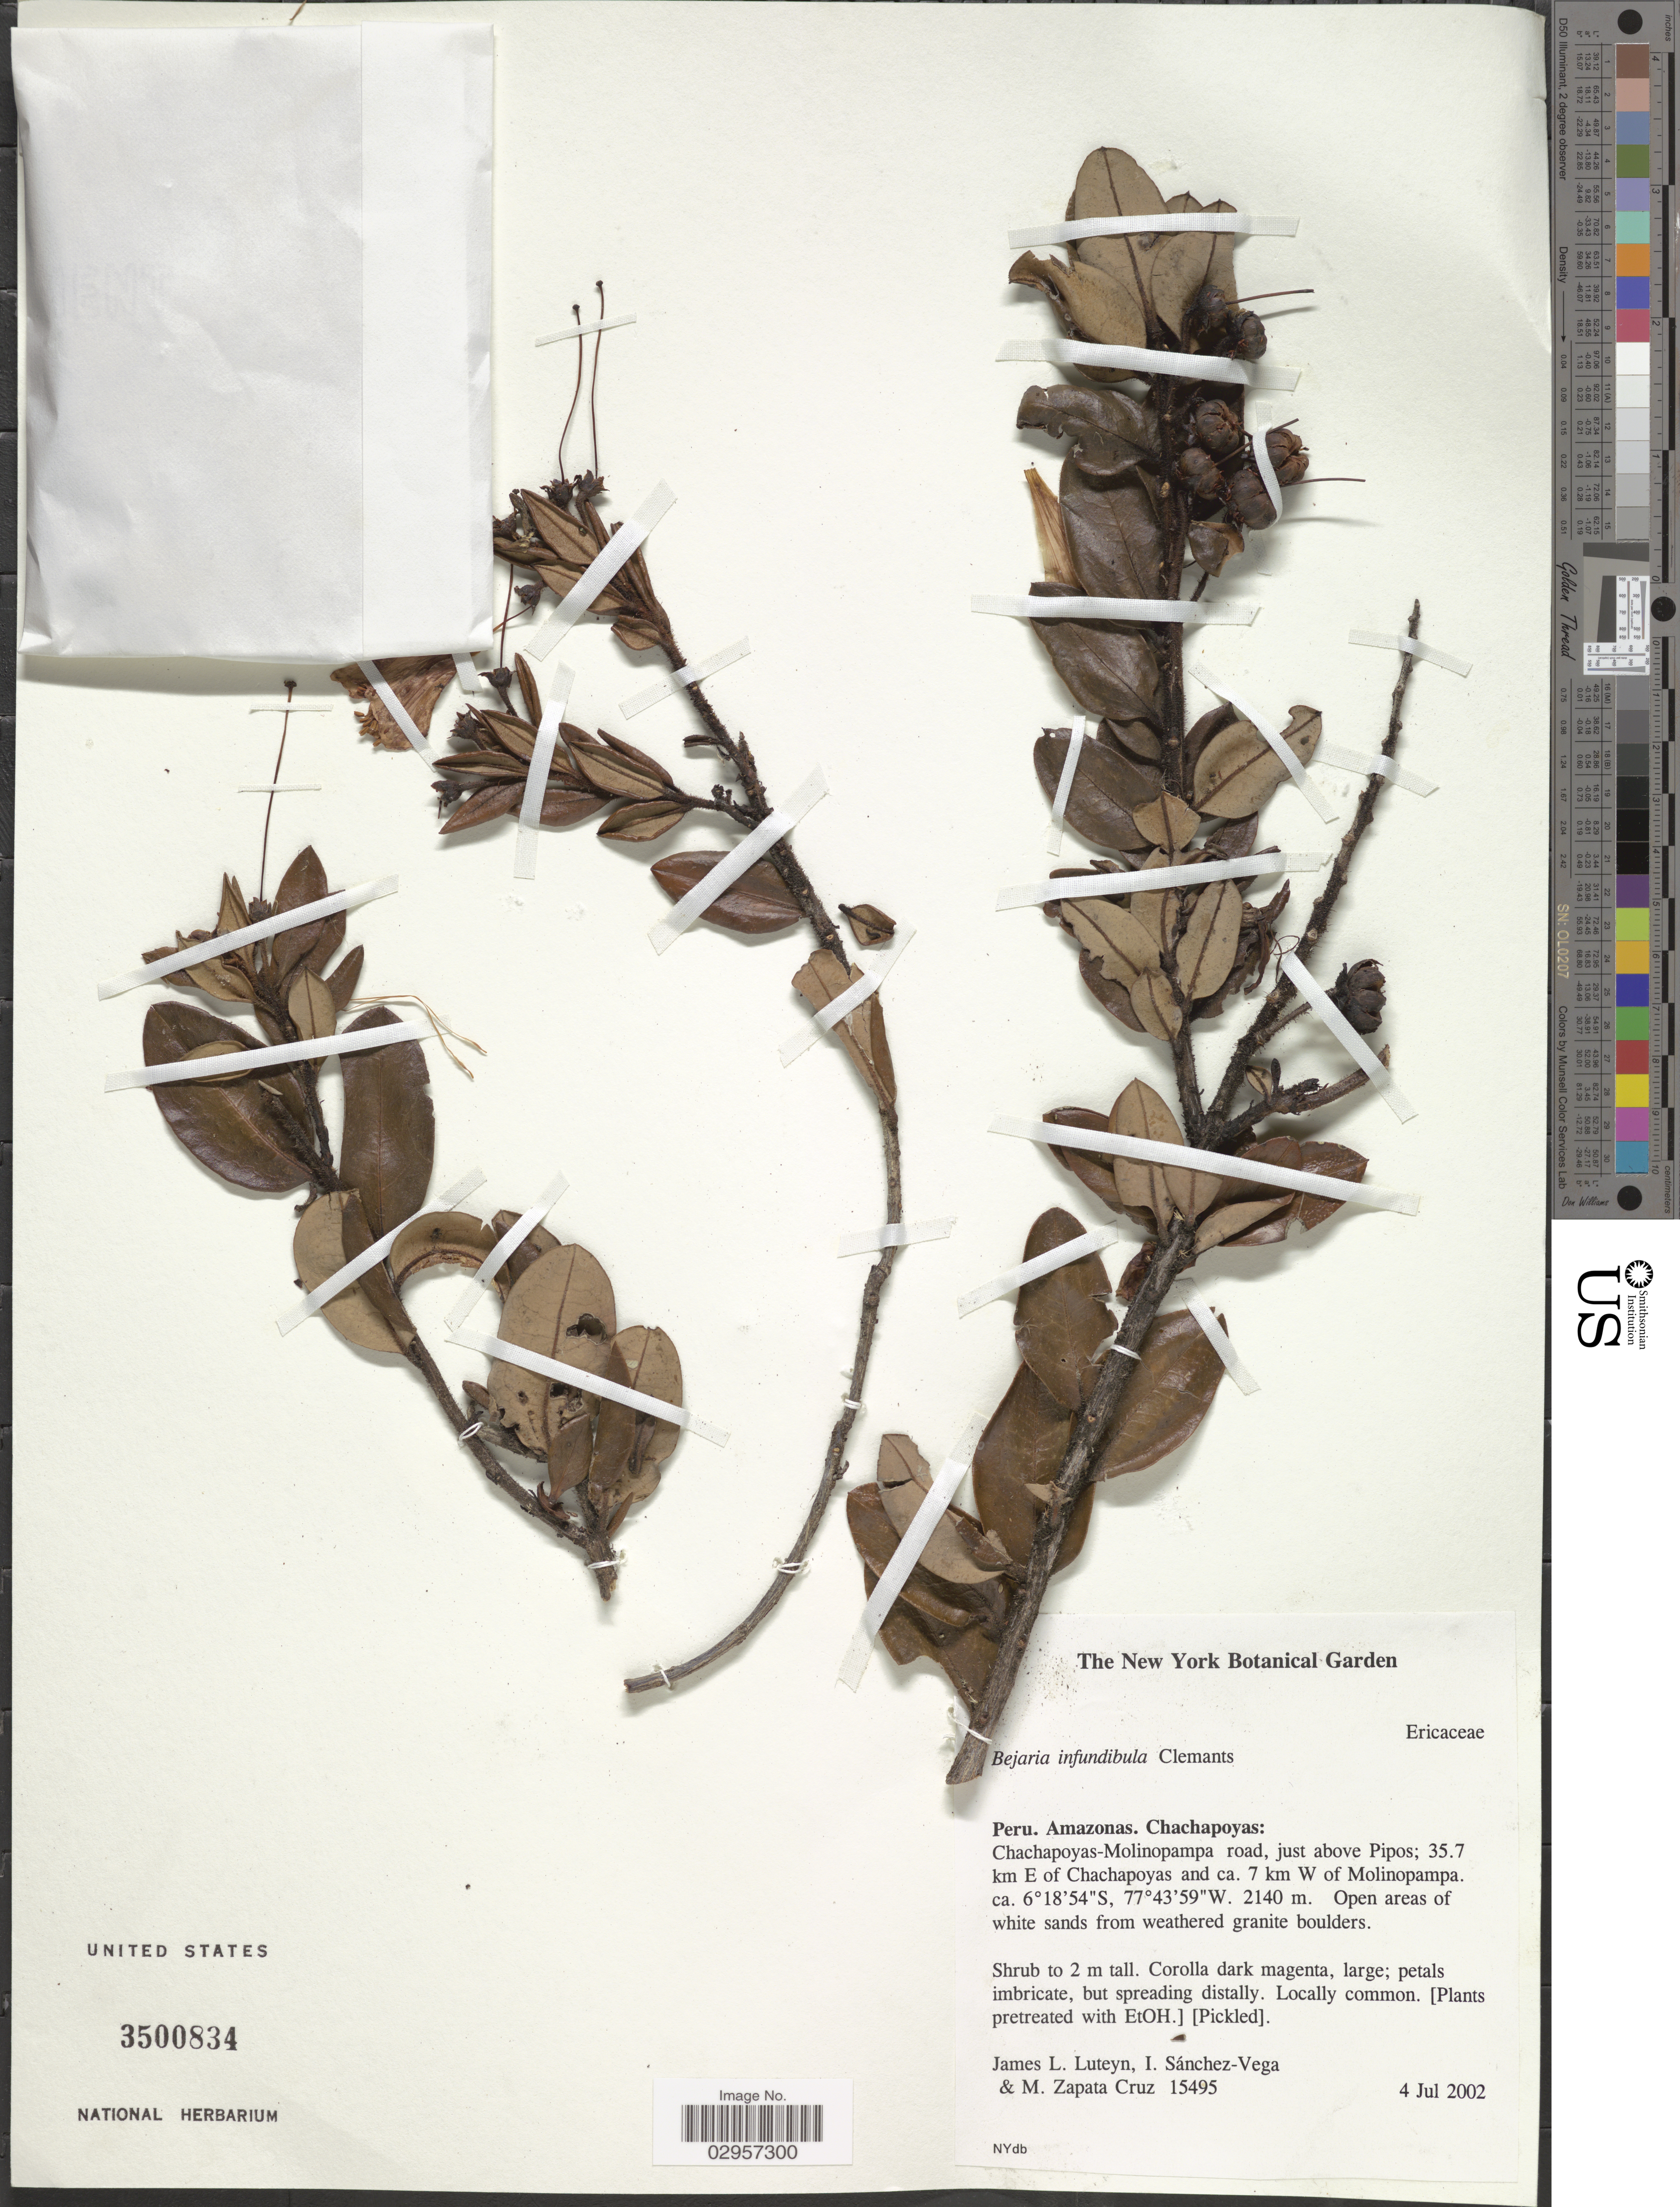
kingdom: Plantae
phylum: Tracheophyta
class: Magnoliopsida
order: Ericales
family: Ericaceae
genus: Befaria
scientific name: Befaria infundibula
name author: Clemants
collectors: J. Luteyn, I. Sánchez-Vega & M. Zapata Cruz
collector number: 15495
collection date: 2002-07-04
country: Peru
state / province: Amazonas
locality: Chachapoyas, Chachapoyas-Molinopampa road, just above Pipos, 35.7 km E of Chachapoyas and ca. 7 km W of Molinopampa.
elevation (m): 2140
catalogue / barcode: US 3500834